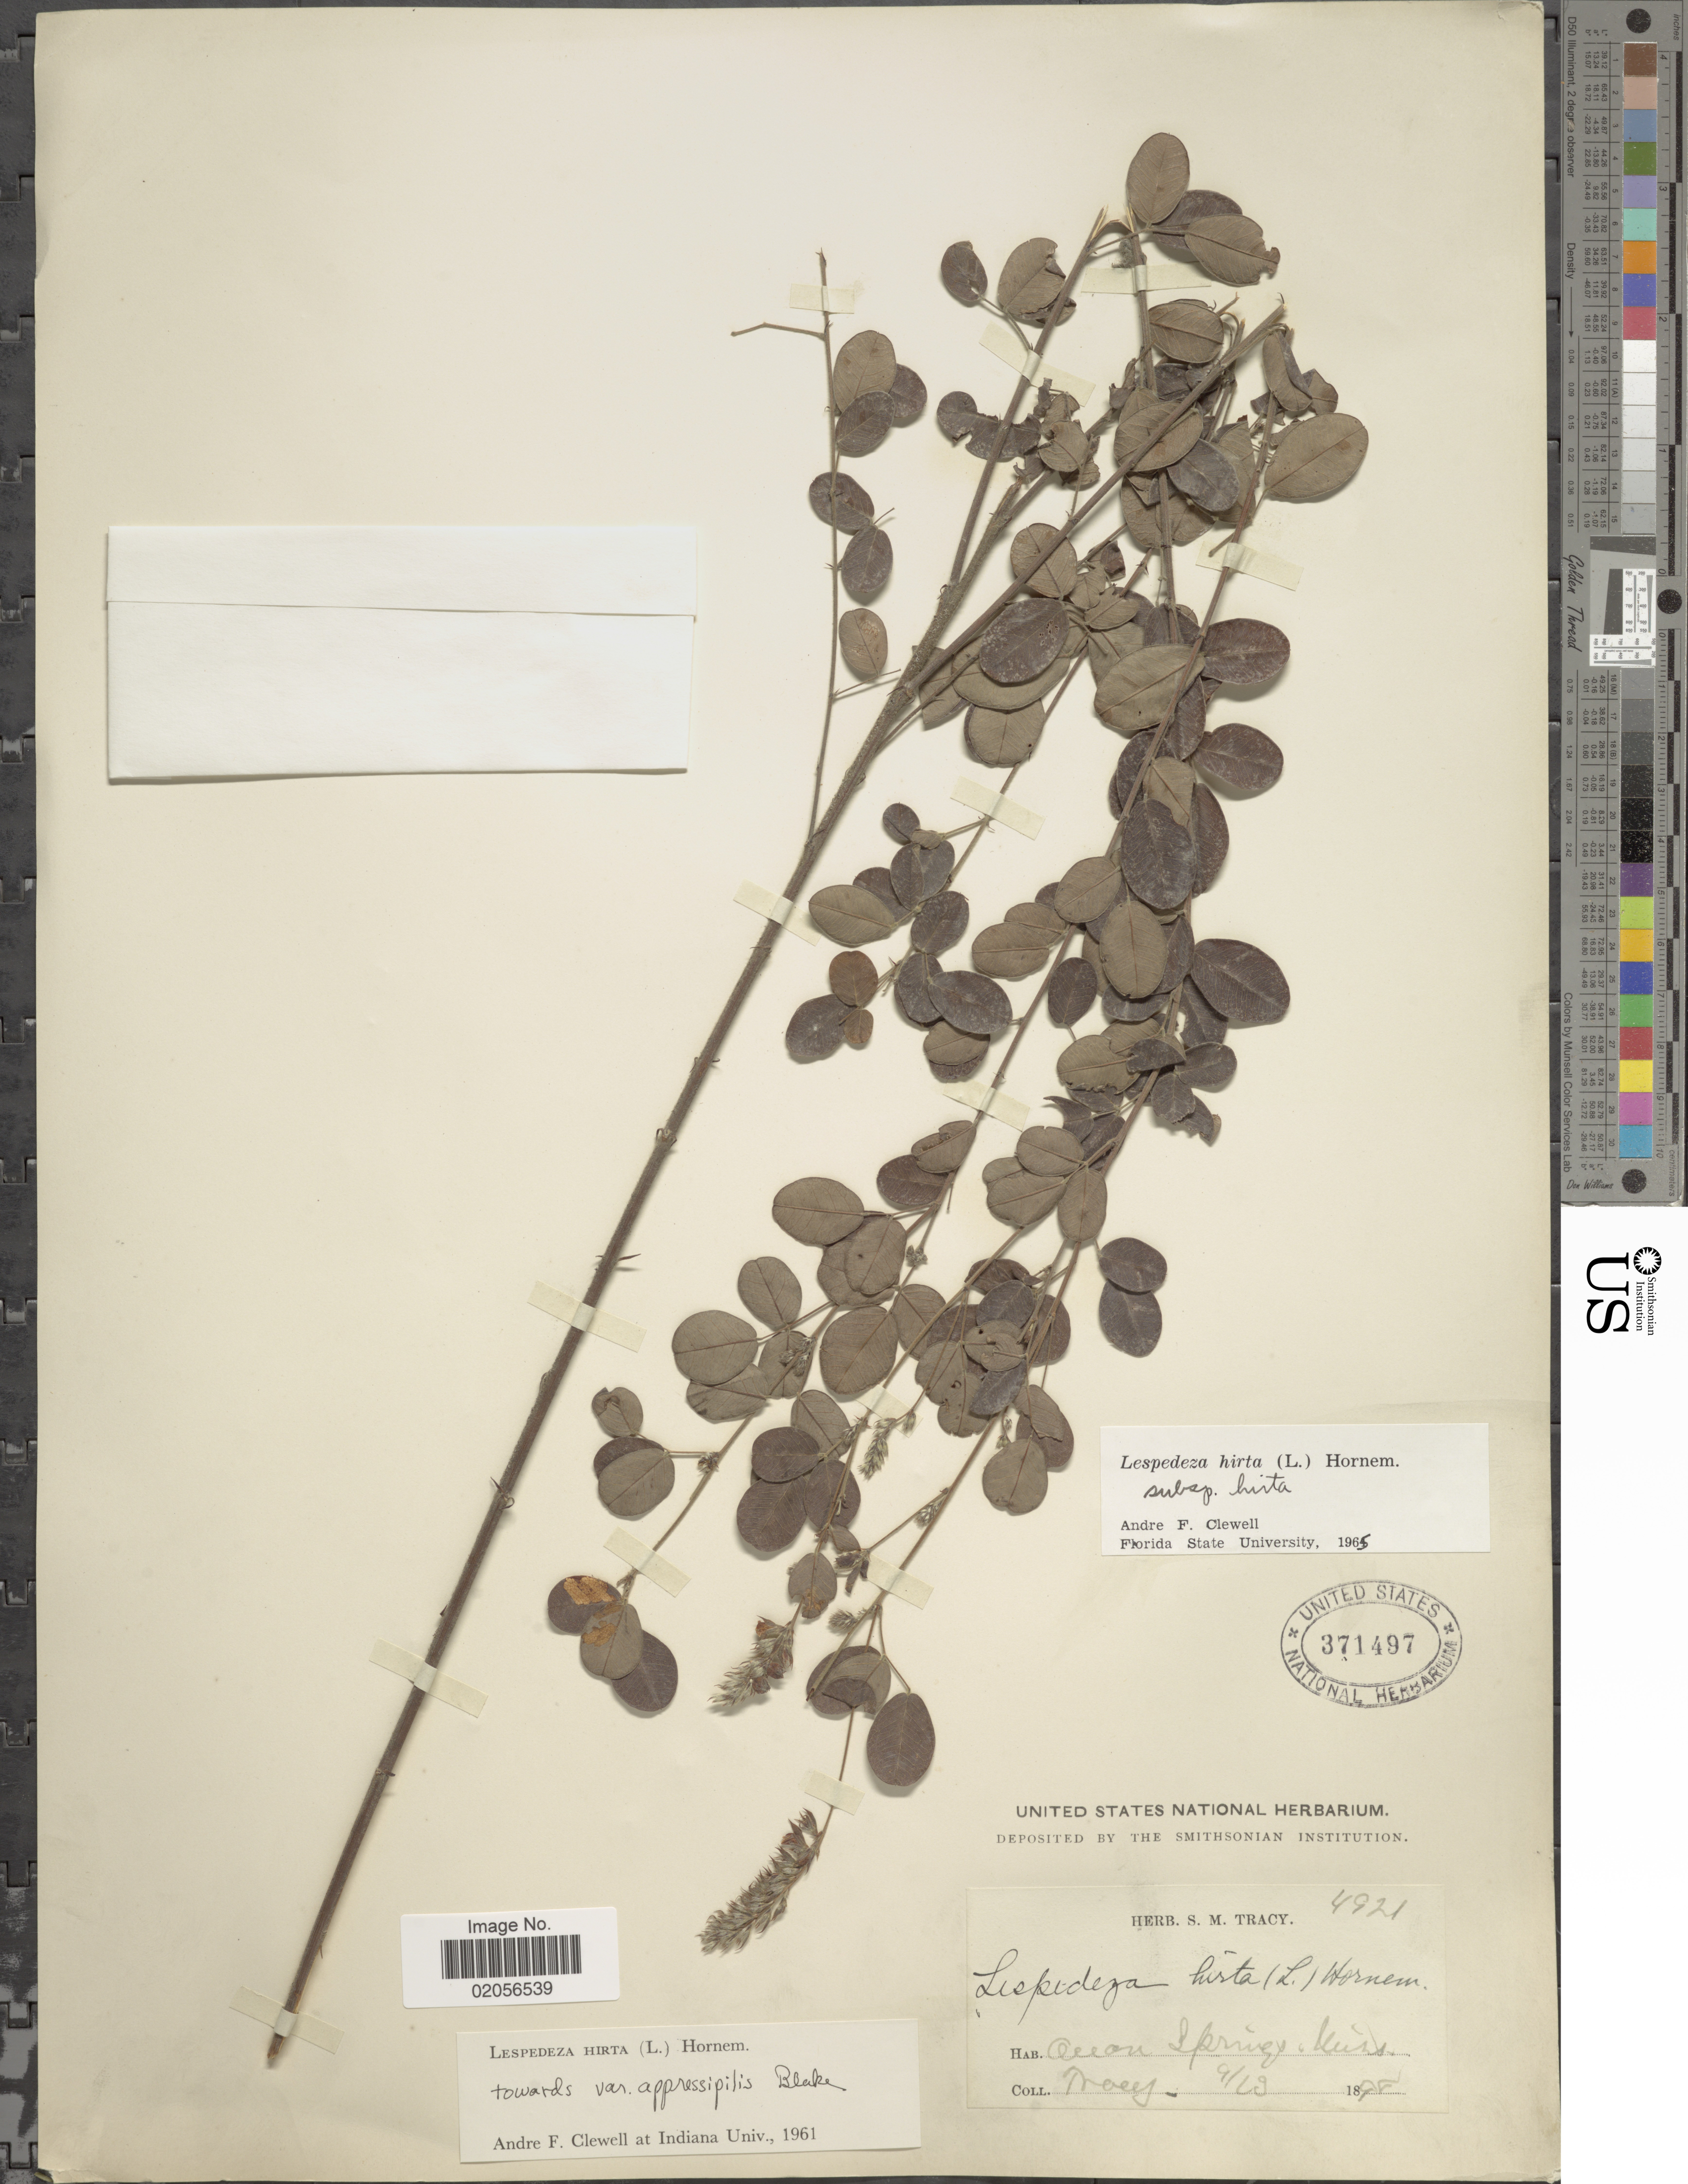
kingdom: Plantae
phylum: Tracheophyta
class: Magnoliopsida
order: Fabales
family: Fabaceae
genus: Lespedeza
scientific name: Lespedeza hirta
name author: (L.) Hornem.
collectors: S. M. Tracy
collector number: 4921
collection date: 1898-09-19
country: United States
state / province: Mississippi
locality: Ocean Springs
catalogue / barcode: US 371497